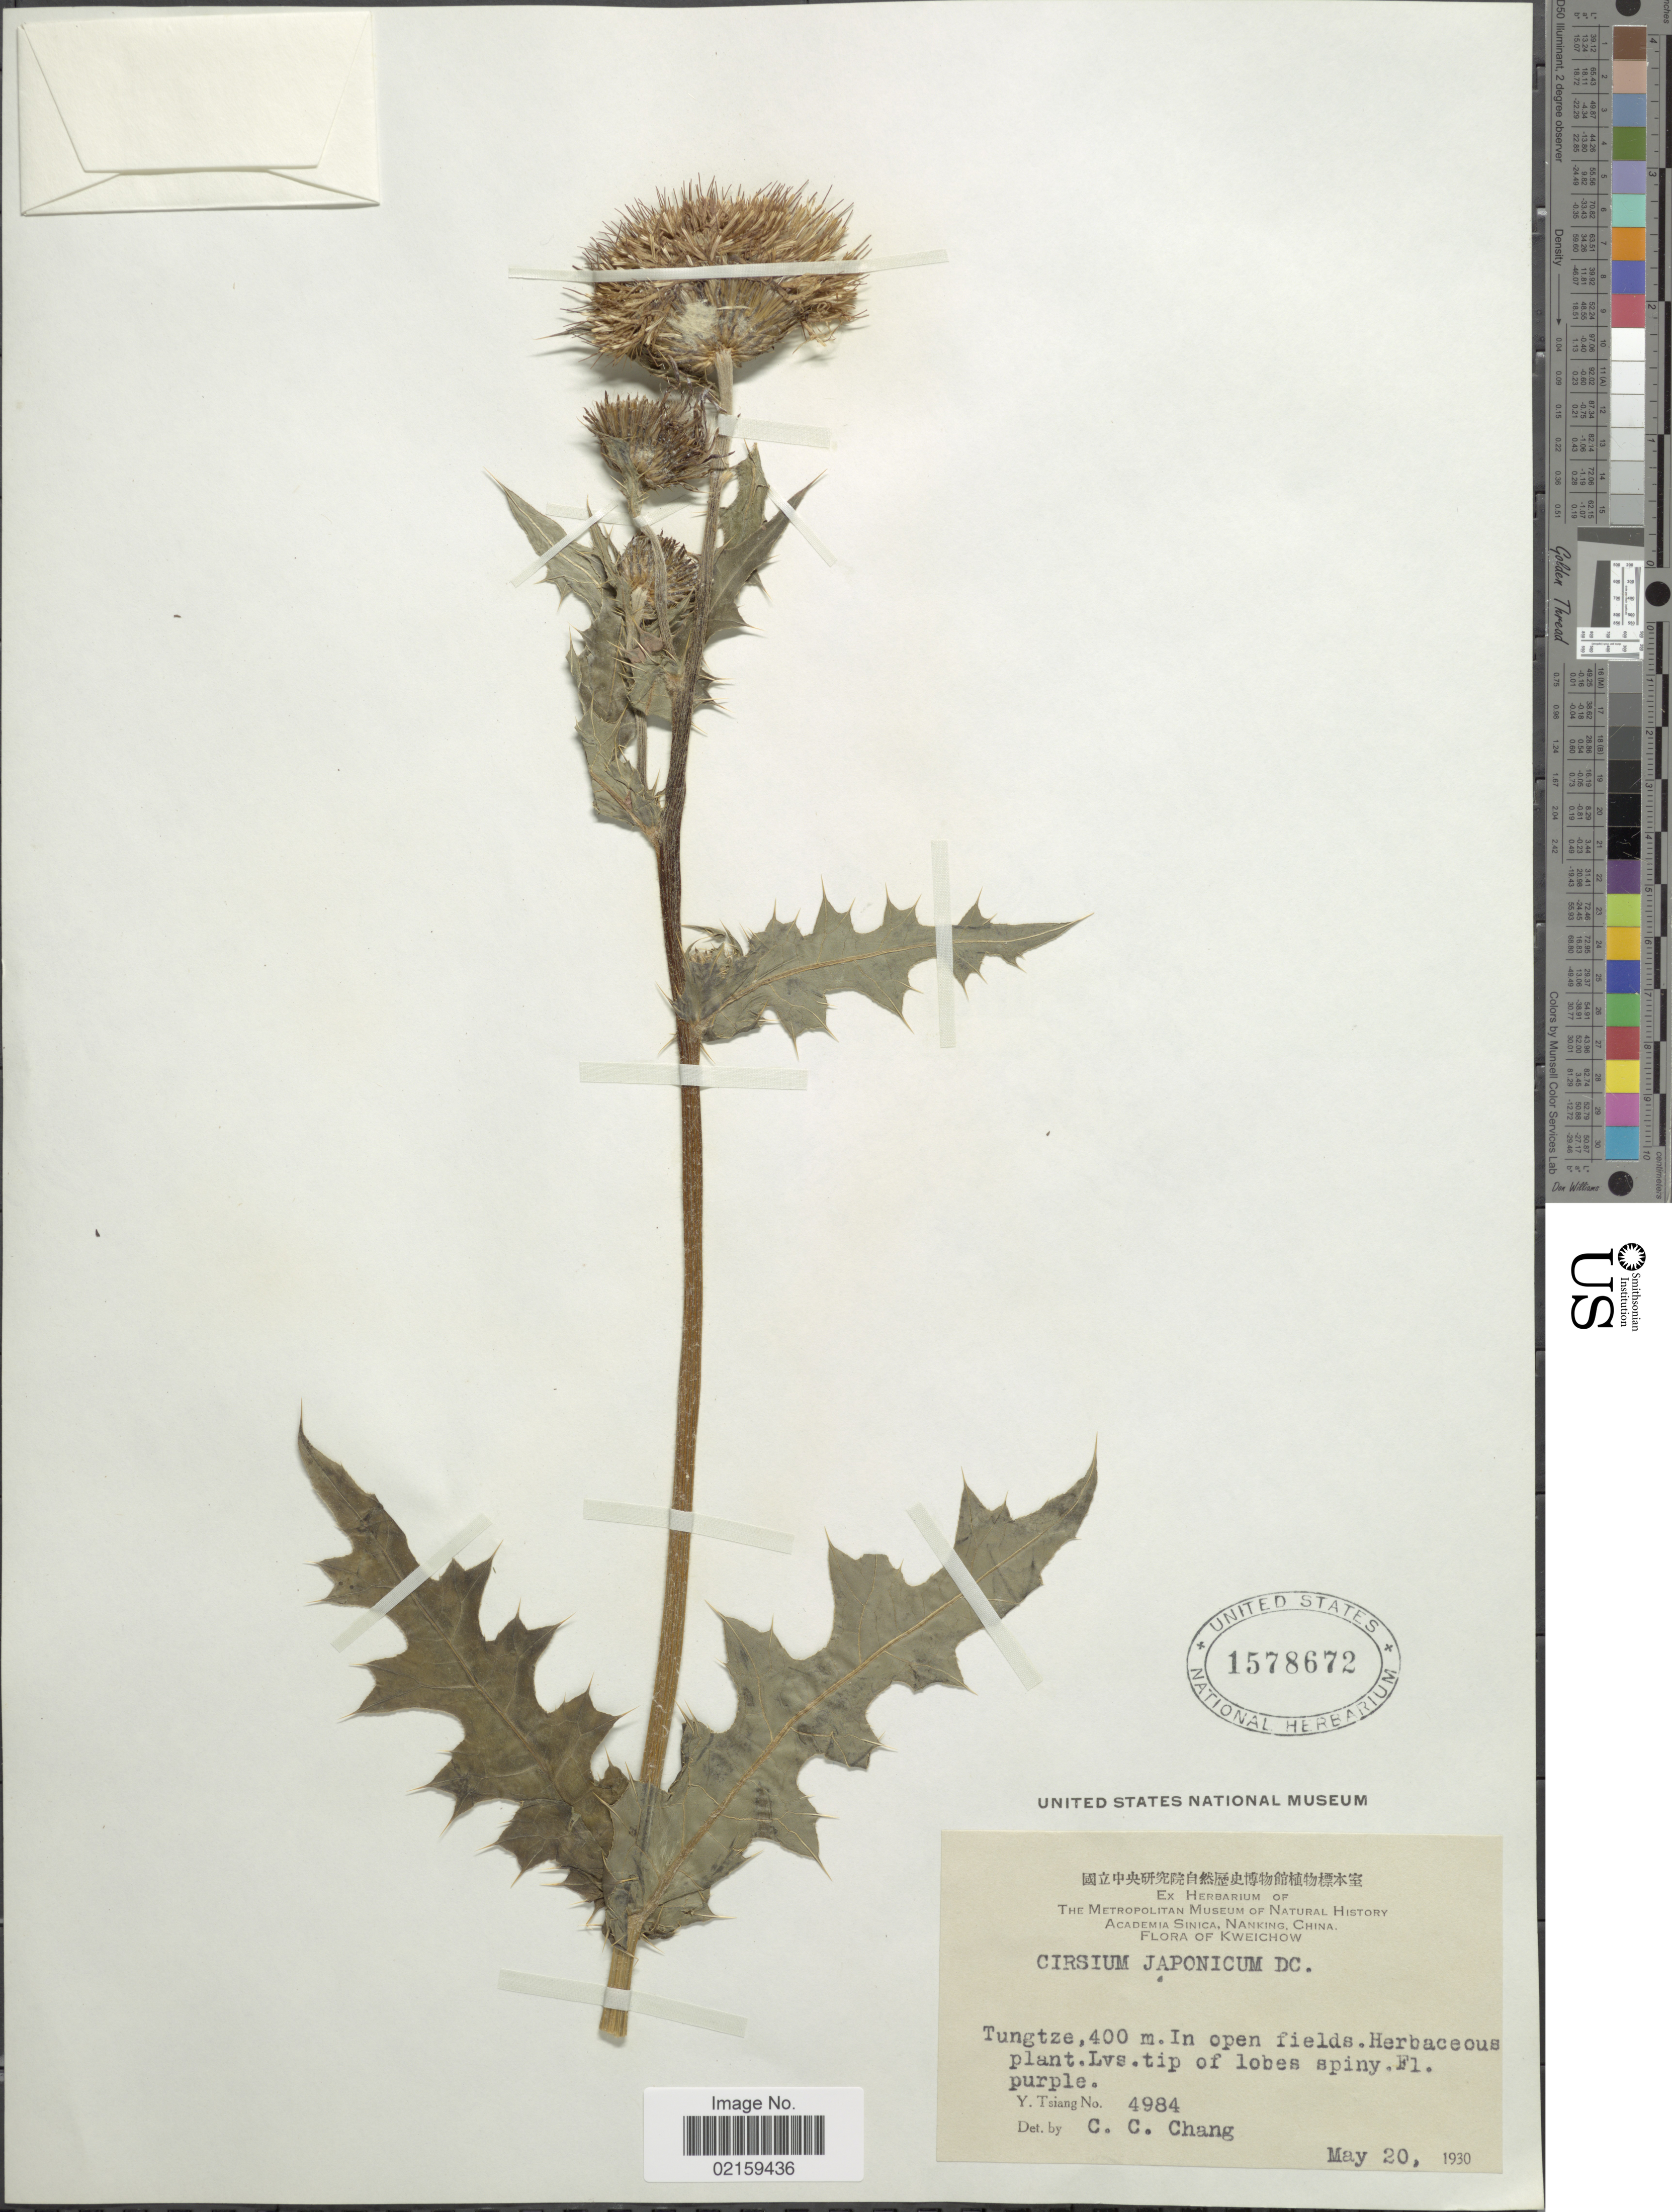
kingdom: Plantae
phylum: Tracheophyta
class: Magnoliopsida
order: Asterales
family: Asteraceae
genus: Cirsium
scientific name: Cirsium japonicum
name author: DC.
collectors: Y. Tsiang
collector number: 4984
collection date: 1930-05-20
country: China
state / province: Guizhou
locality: Kweichow. Tungtze, In open fields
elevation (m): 400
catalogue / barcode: US 1578672